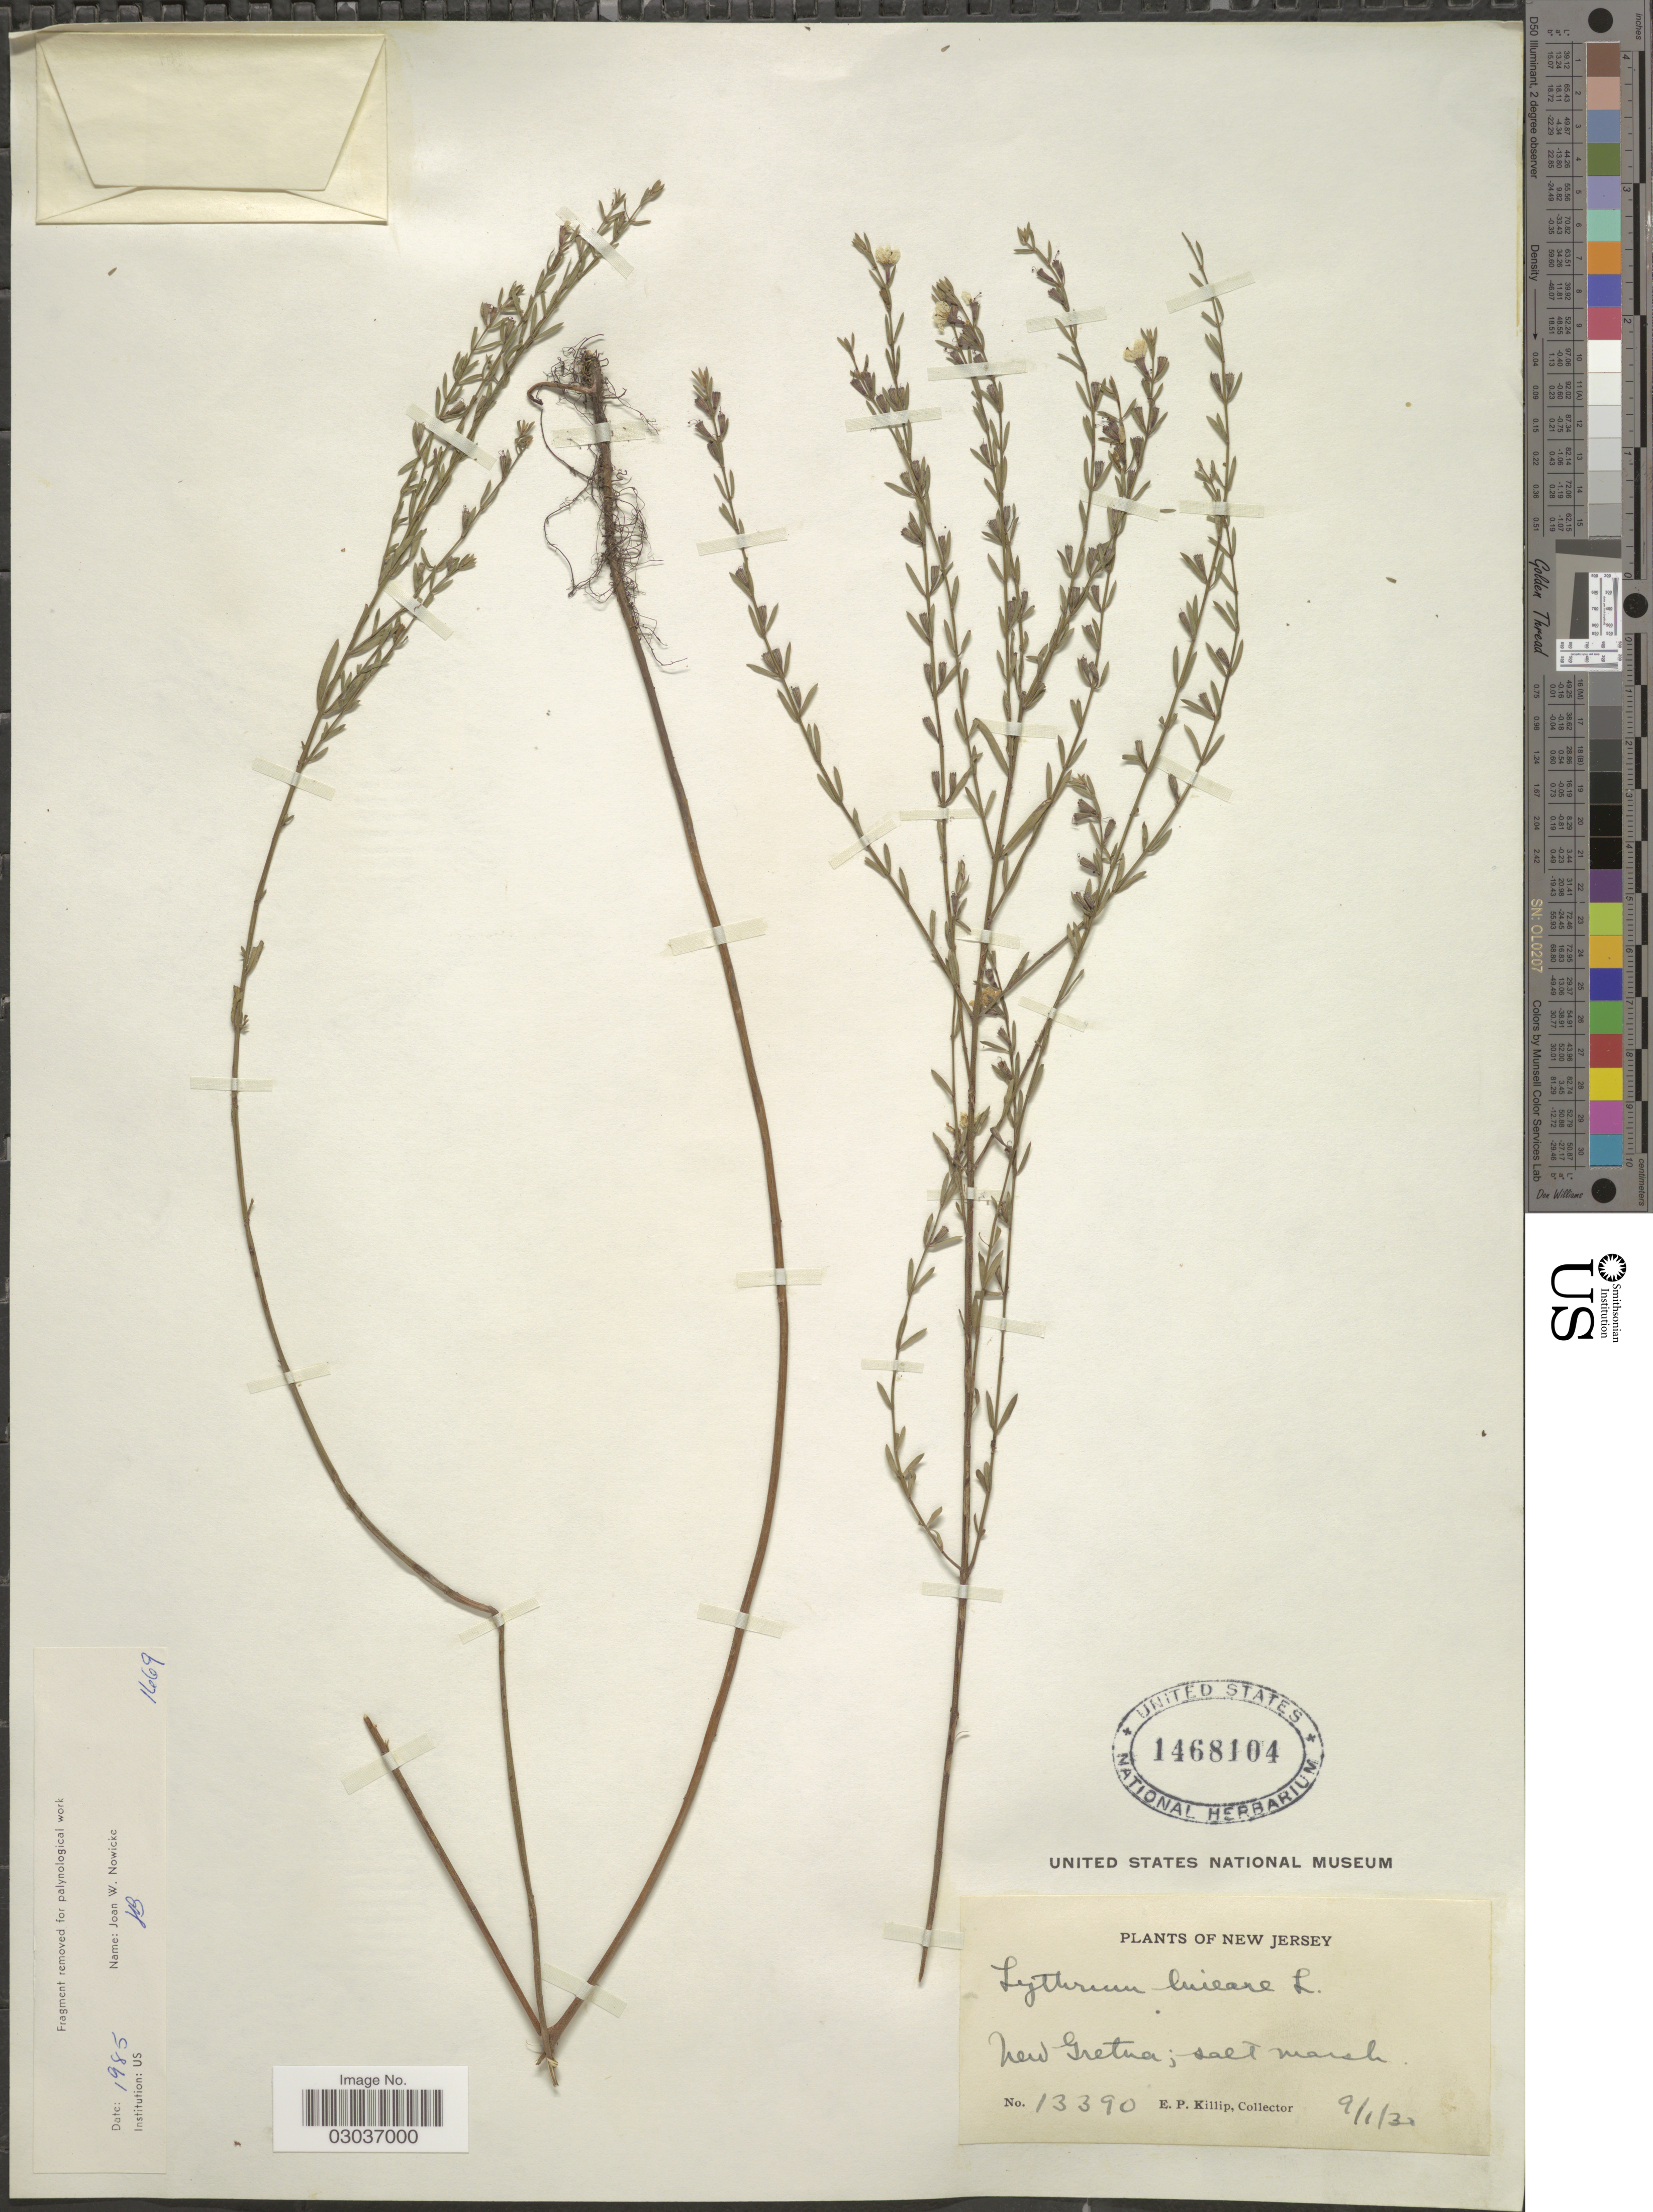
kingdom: Plantae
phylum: Tracheophyta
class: Magnoliopsida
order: Myrtales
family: Lythraceae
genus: Lythrum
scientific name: Lythrum lineare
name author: L.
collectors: E. P. Killip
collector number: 13390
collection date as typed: Transcribed d/m/y: 1/9/30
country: United States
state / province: New Jersey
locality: New Gretna.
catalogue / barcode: US 1468104